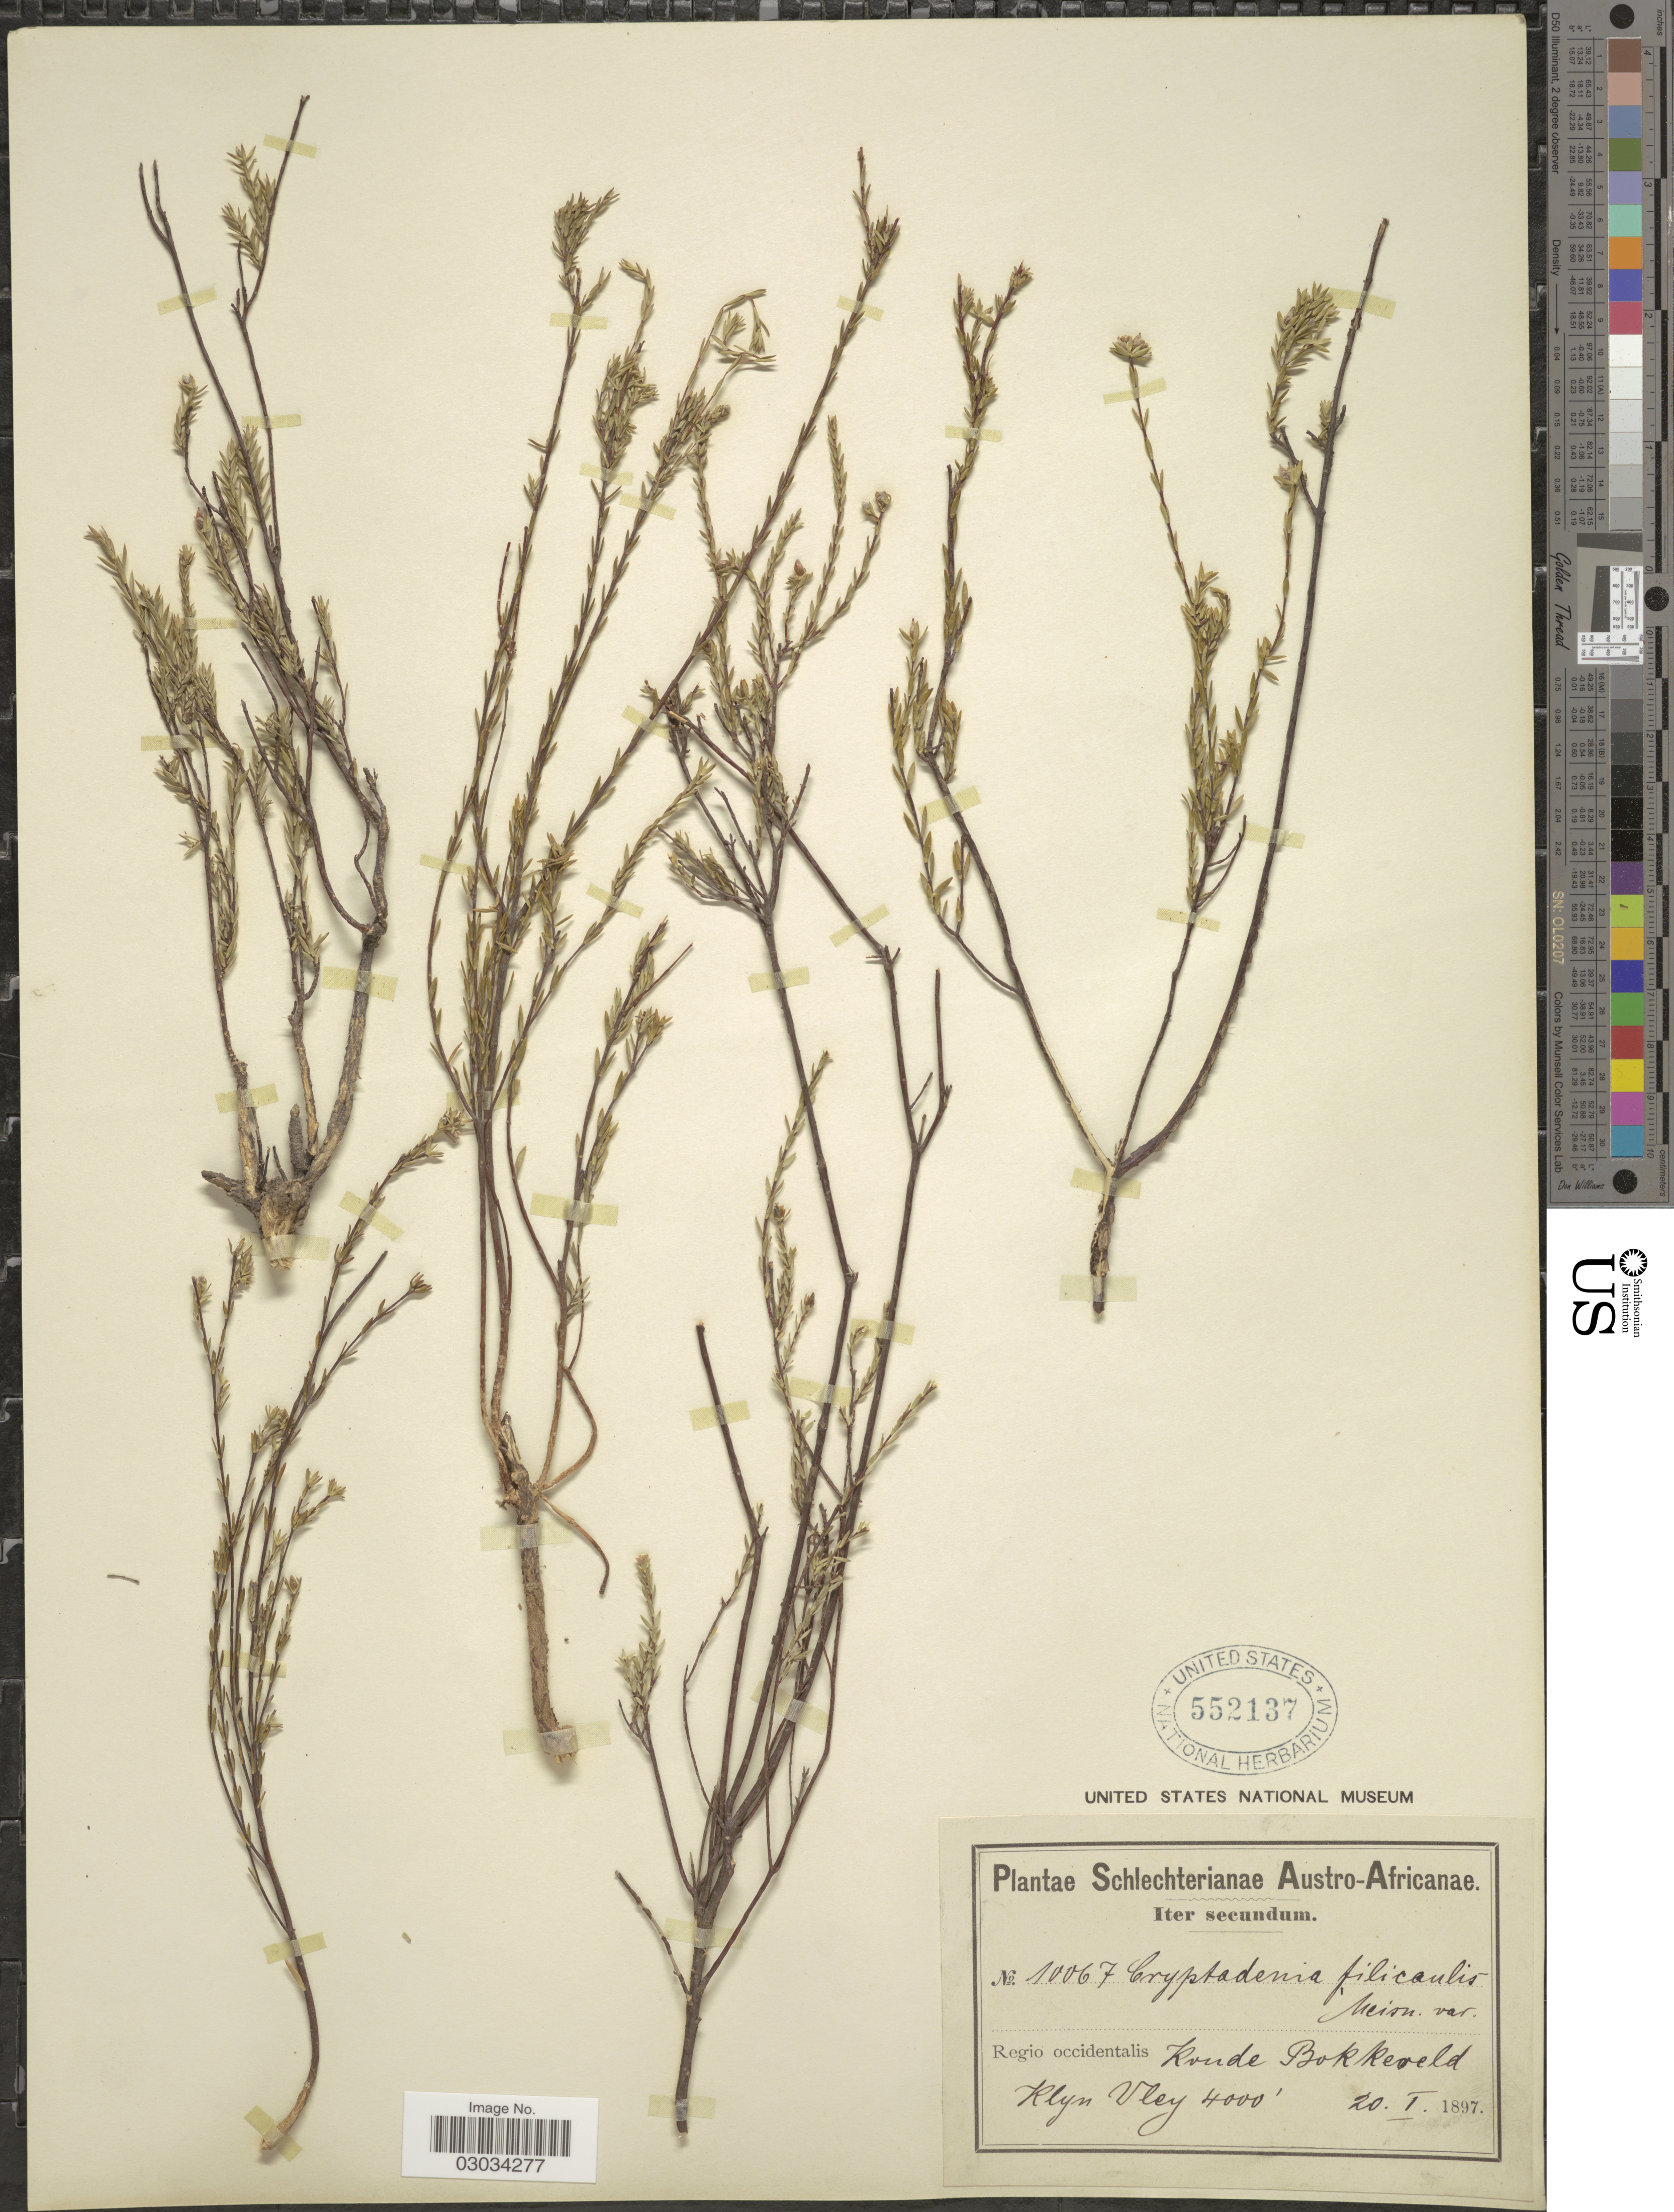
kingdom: Plantae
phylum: Tracheophyta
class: Magnoliopsida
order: Malvales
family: Thymelaeaceae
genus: Lachnaea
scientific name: Lachnaea filicaulis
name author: (Meisn.) Beyers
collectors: Schlechter, --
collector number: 10067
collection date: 1897-01-20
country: South Africa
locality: Austro-Africanae. Regio occidentalis Koude Bokkeveld. Klyn Vley.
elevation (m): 1219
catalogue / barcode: US 552137